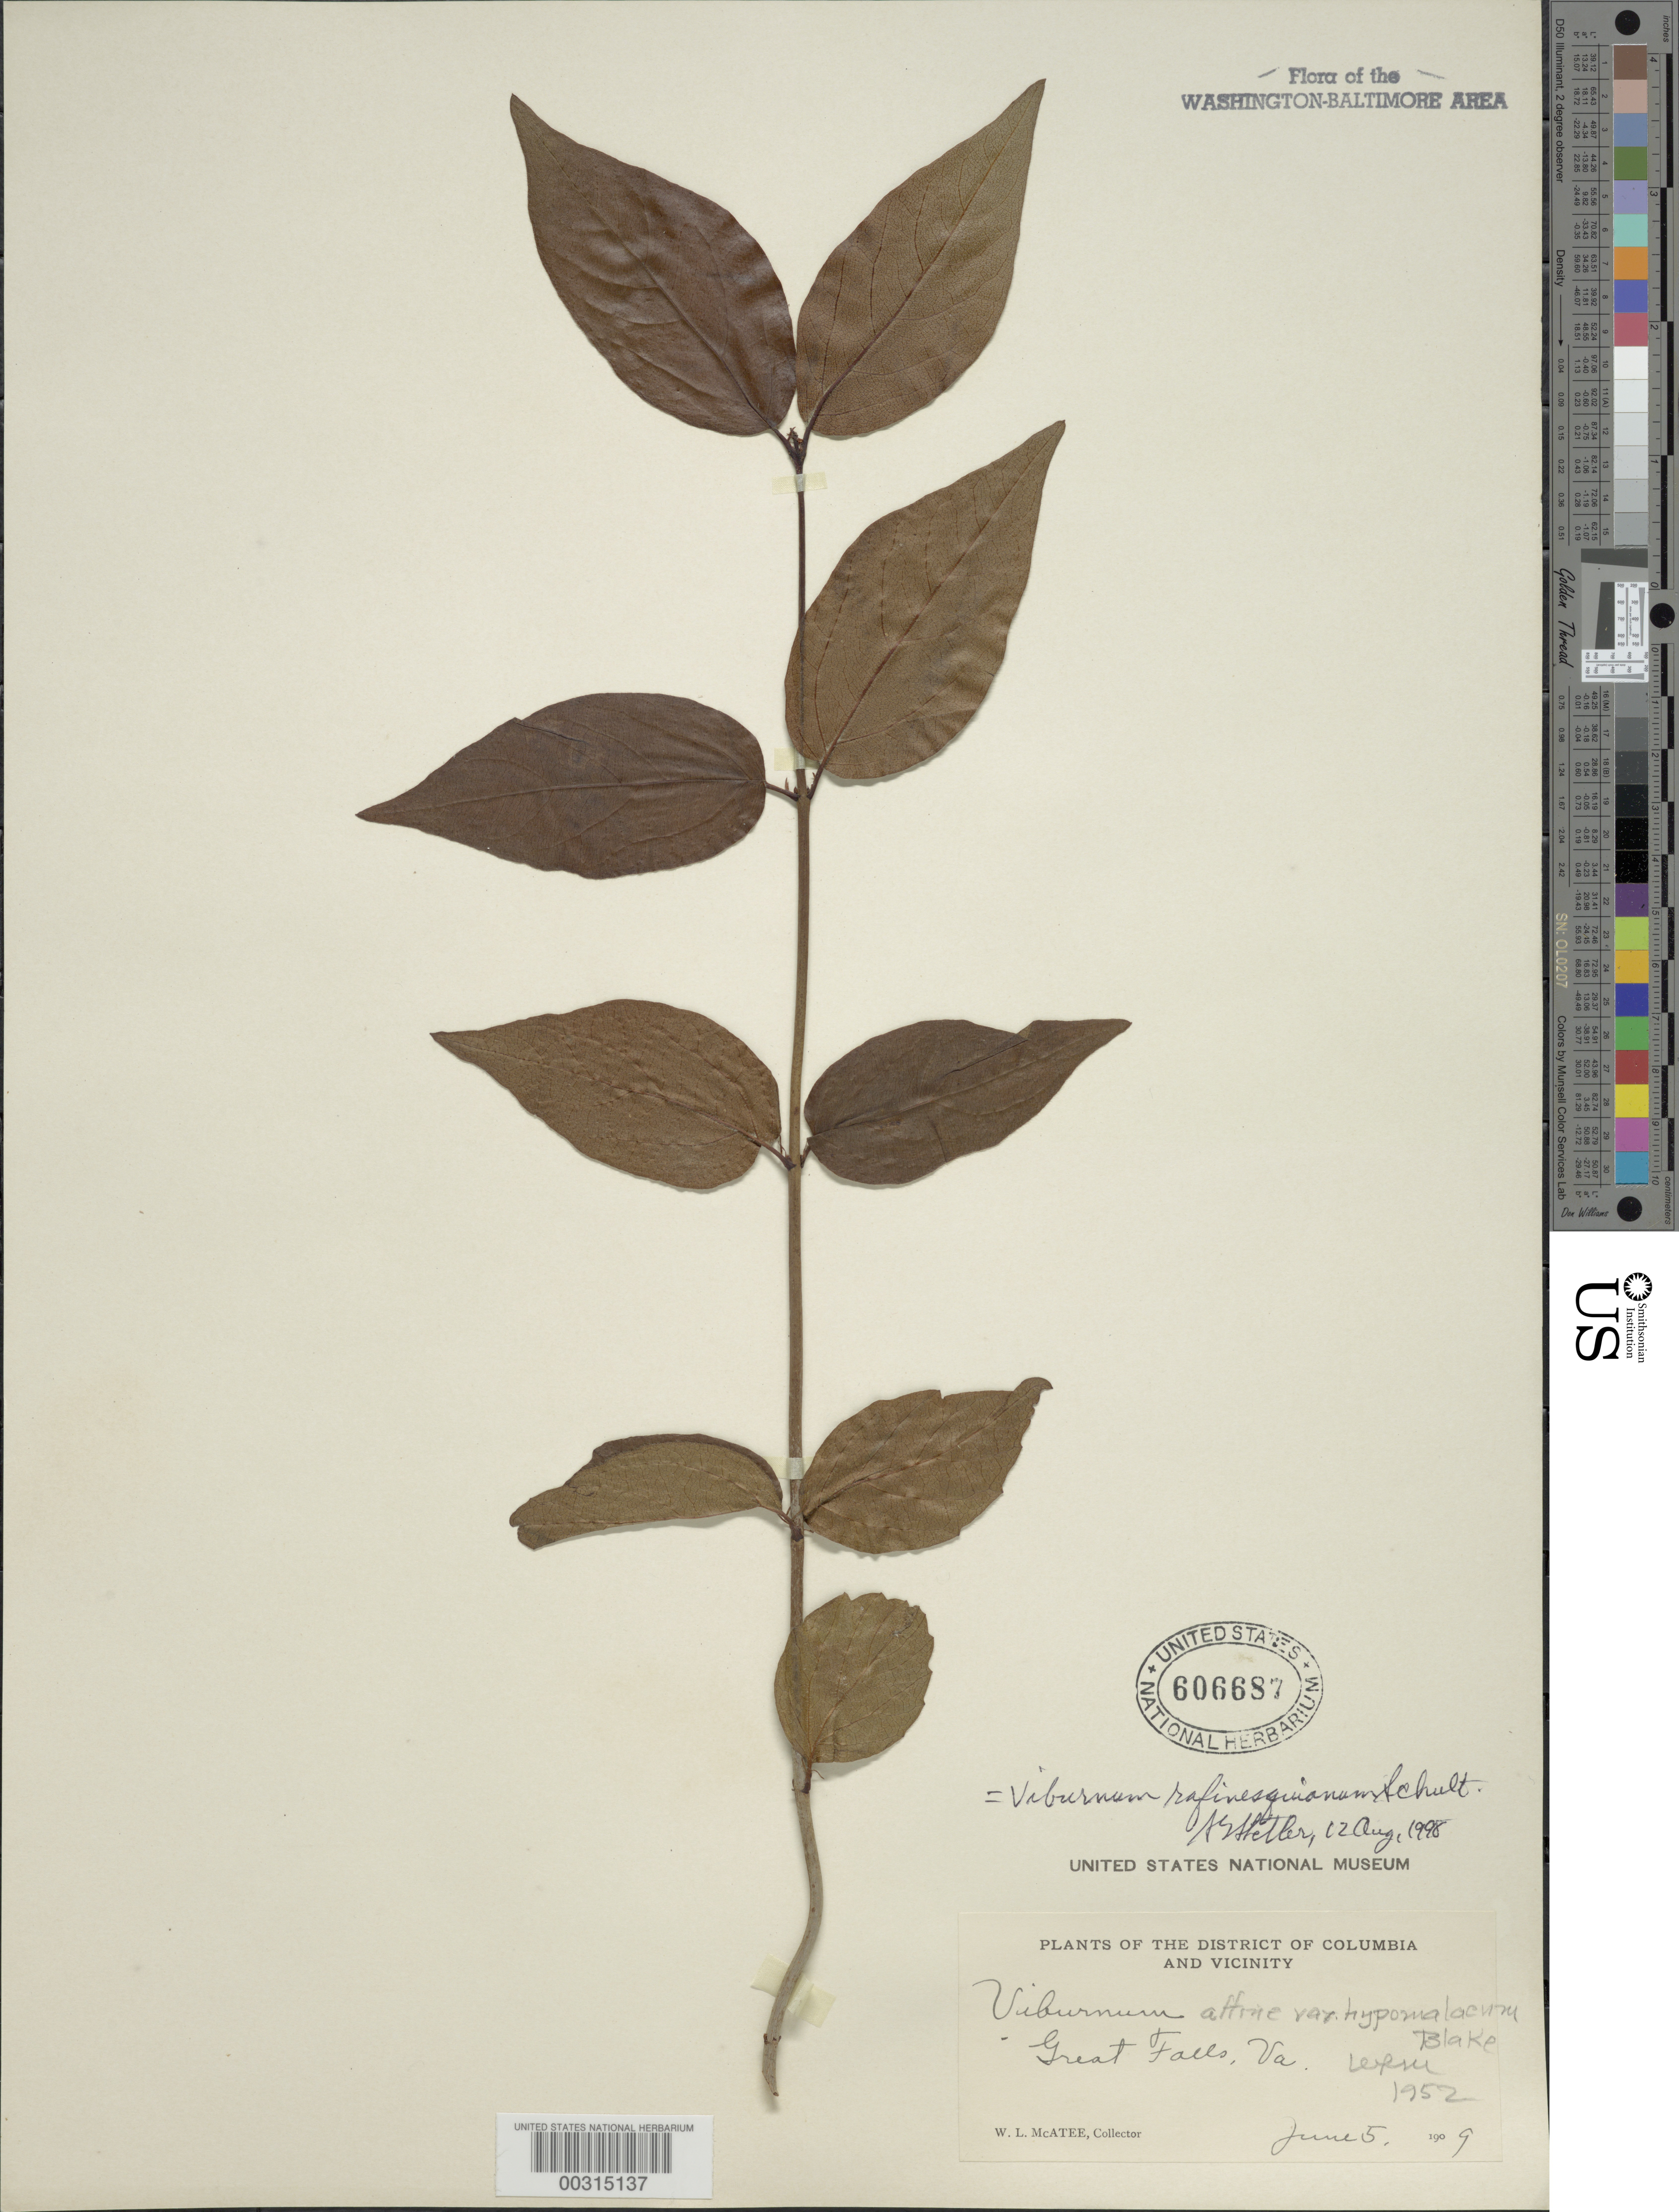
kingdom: Plantae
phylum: Tracheophyta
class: Magnoliopsida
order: Dipsacales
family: Viburnaceae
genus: Viburnum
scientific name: Viburnum rafinesqueanum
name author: Schult.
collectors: W. McAtee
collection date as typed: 05 Jun 1909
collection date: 1909-06-05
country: United States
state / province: Virginia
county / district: Fairfax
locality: Great Falls C. & O. Canal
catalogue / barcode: US 606687